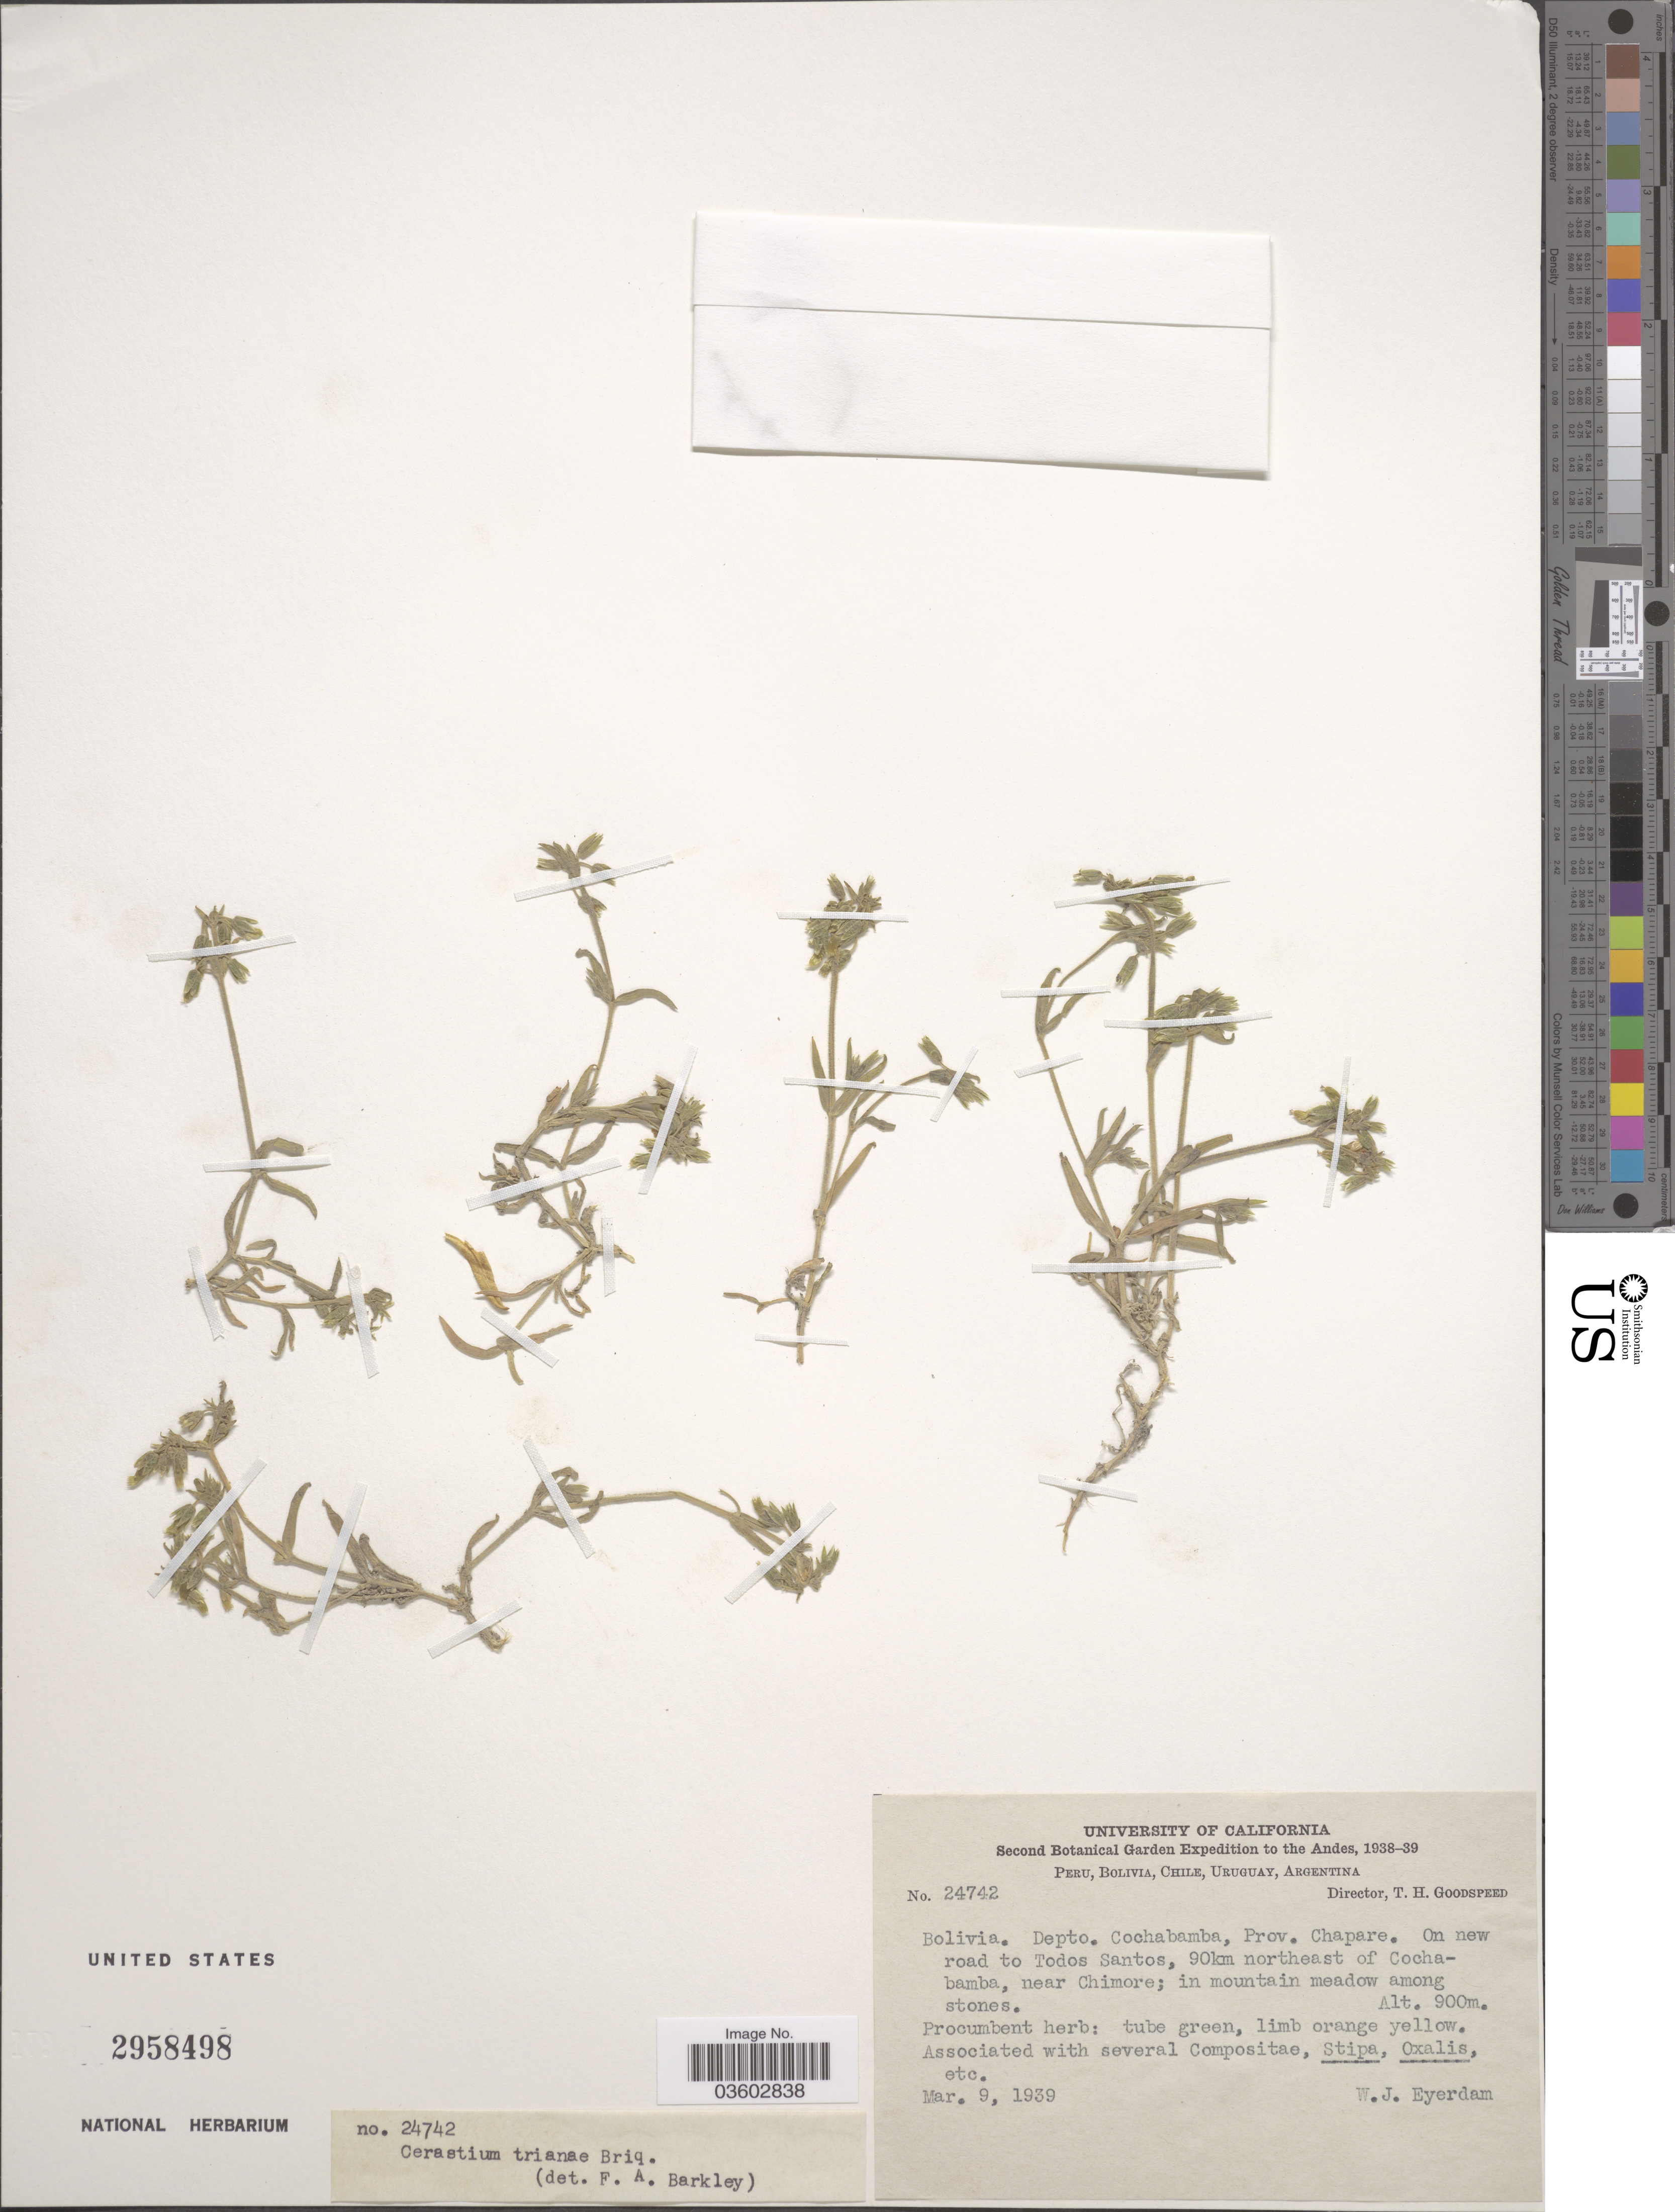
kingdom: Plantae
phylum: Tracheophyta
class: Magnoliopsida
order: Caryophyllales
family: Caryophyllaceae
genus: Cerastium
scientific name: Cerastium trianae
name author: Briq.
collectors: W. J. Eyerdam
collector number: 24742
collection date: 1939-03-09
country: Bolivia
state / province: Cochabamba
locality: Andes. Depto. Cochabamba, Prov. Chapare. On new road to Todos Santos, 90km northeast of Cochabamba, near Chimore; in mountain.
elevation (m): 900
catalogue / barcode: US 2958498